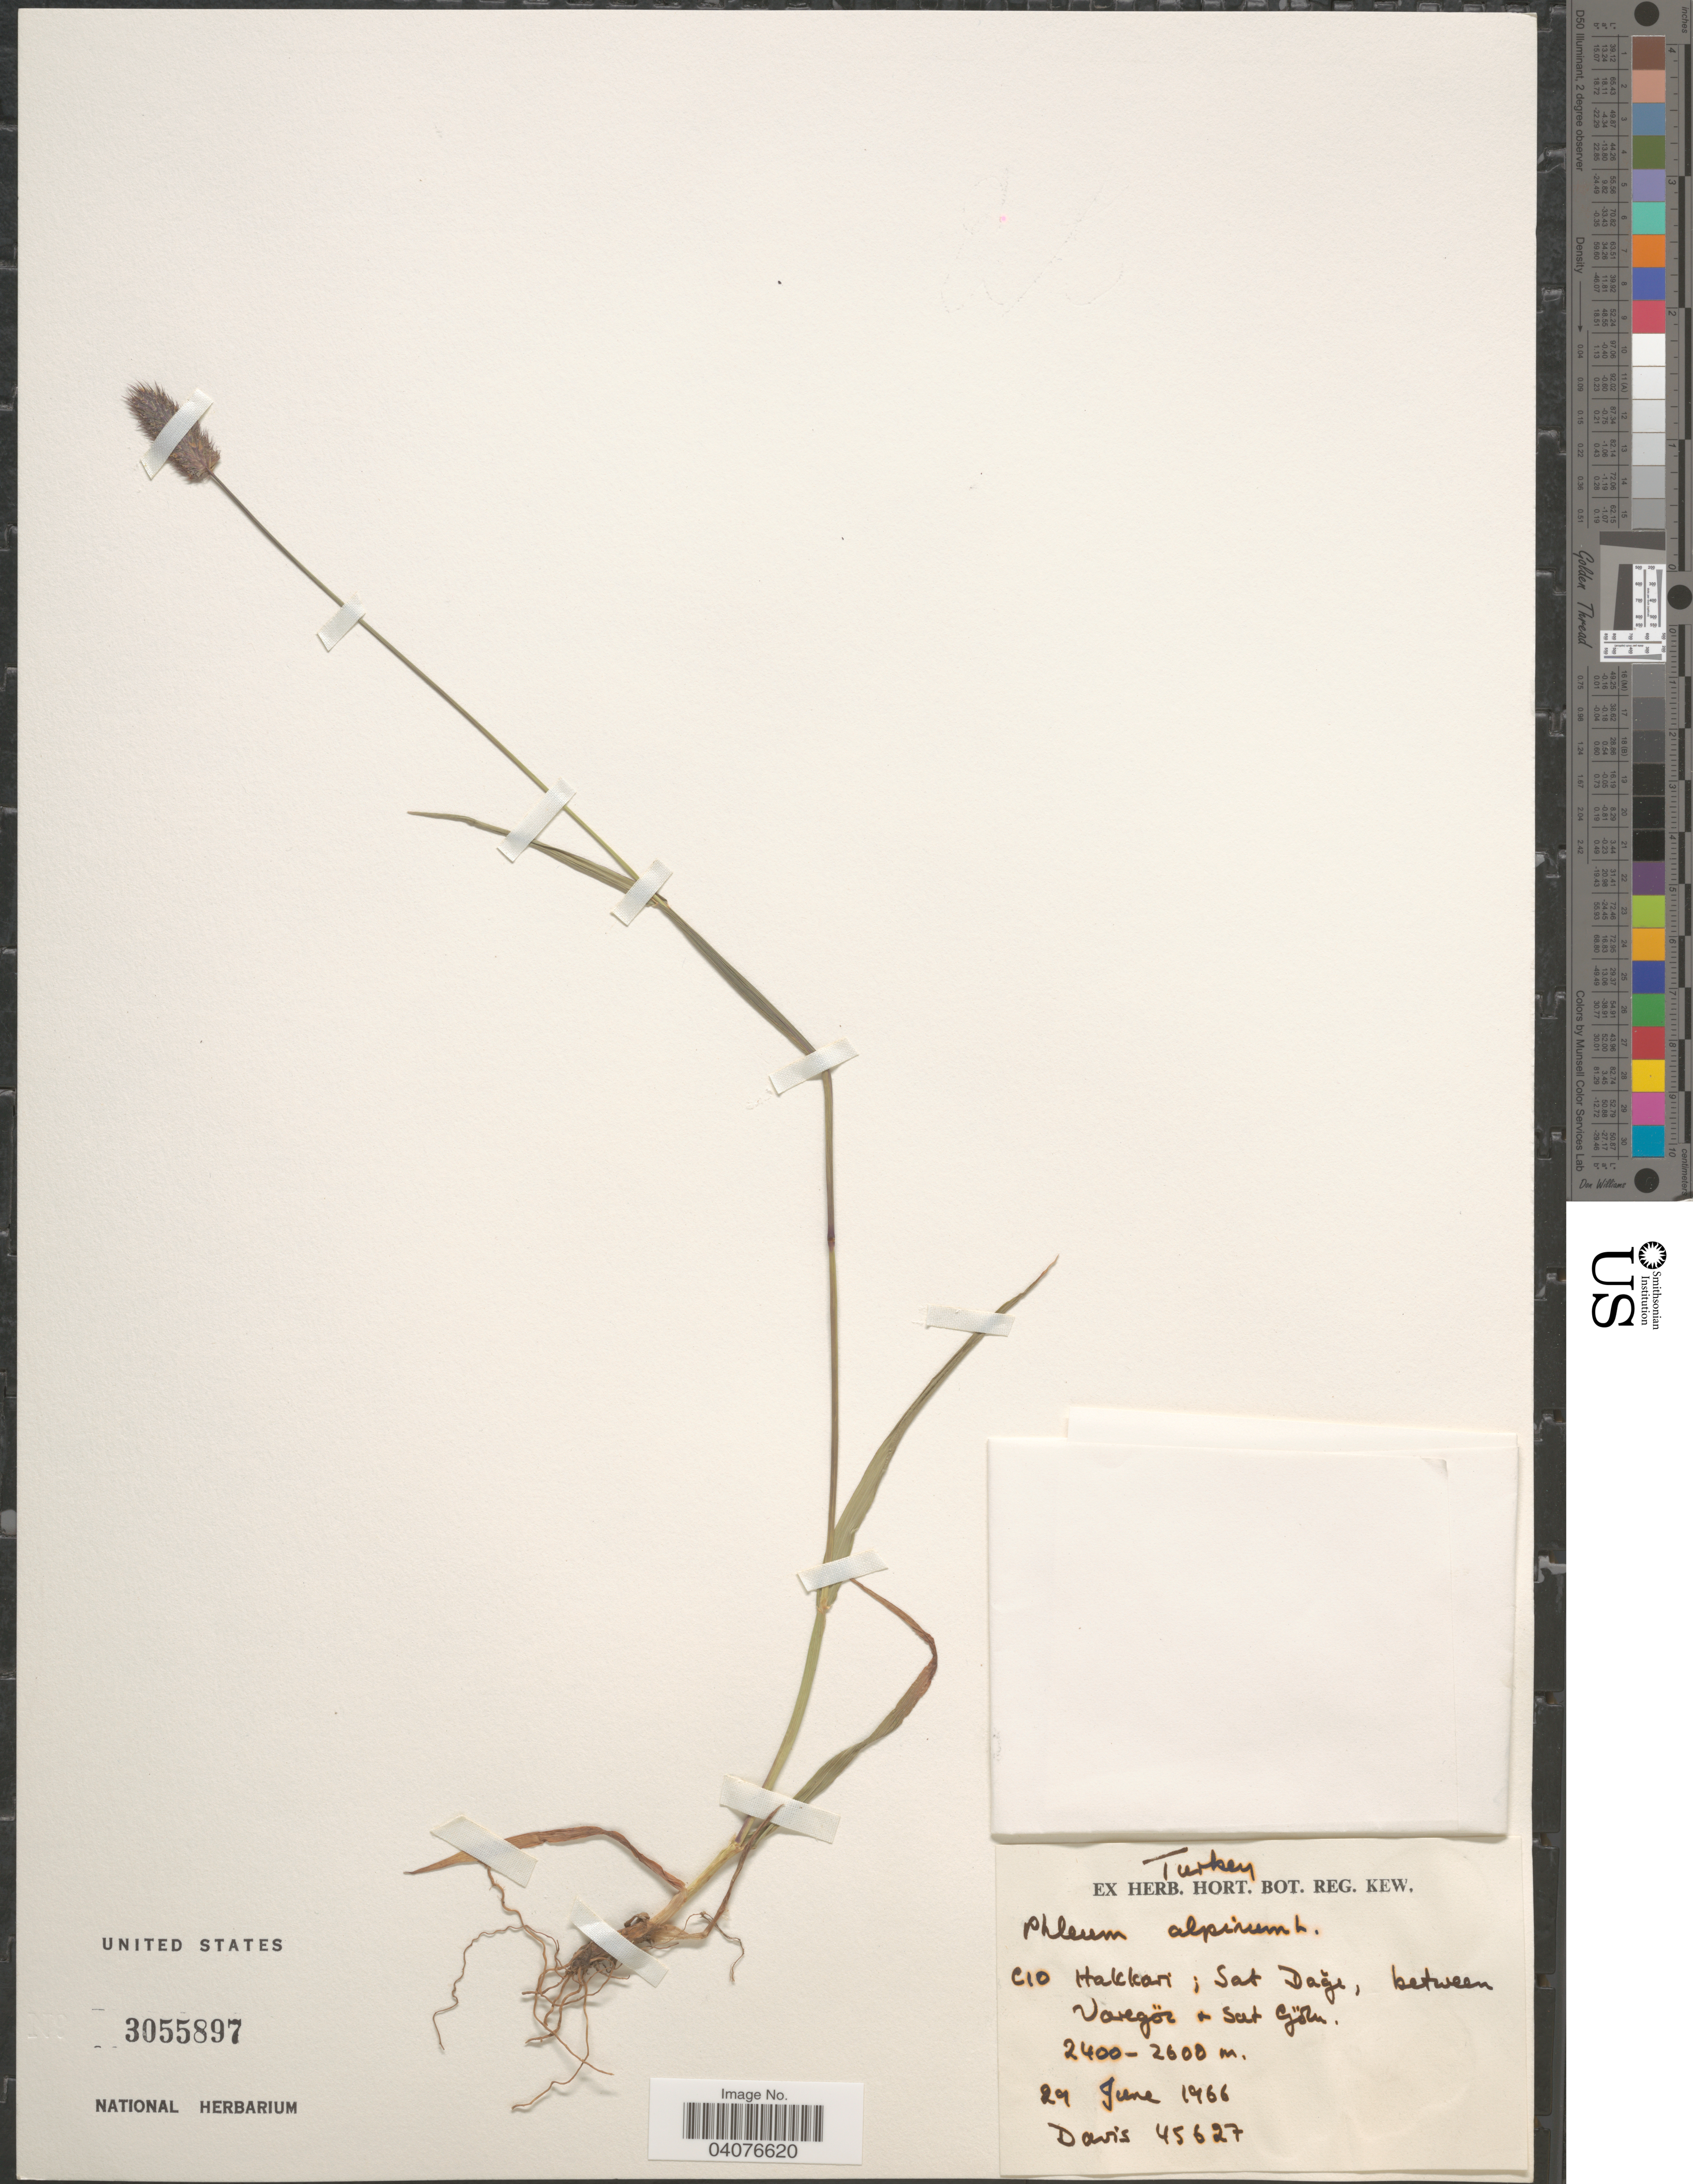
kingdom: Plantae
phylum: Tracheophyta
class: Liliopsida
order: Poales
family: Poaceae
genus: Phleum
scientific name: Phleum alpinum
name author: L.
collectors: -. Davis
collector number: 45627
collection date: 1966-06-24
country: Turkey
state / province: Hakkari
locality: C10 Sat Daği, between Vargöi & Sat Gölu.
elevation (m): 2400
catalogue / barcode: US 3055897